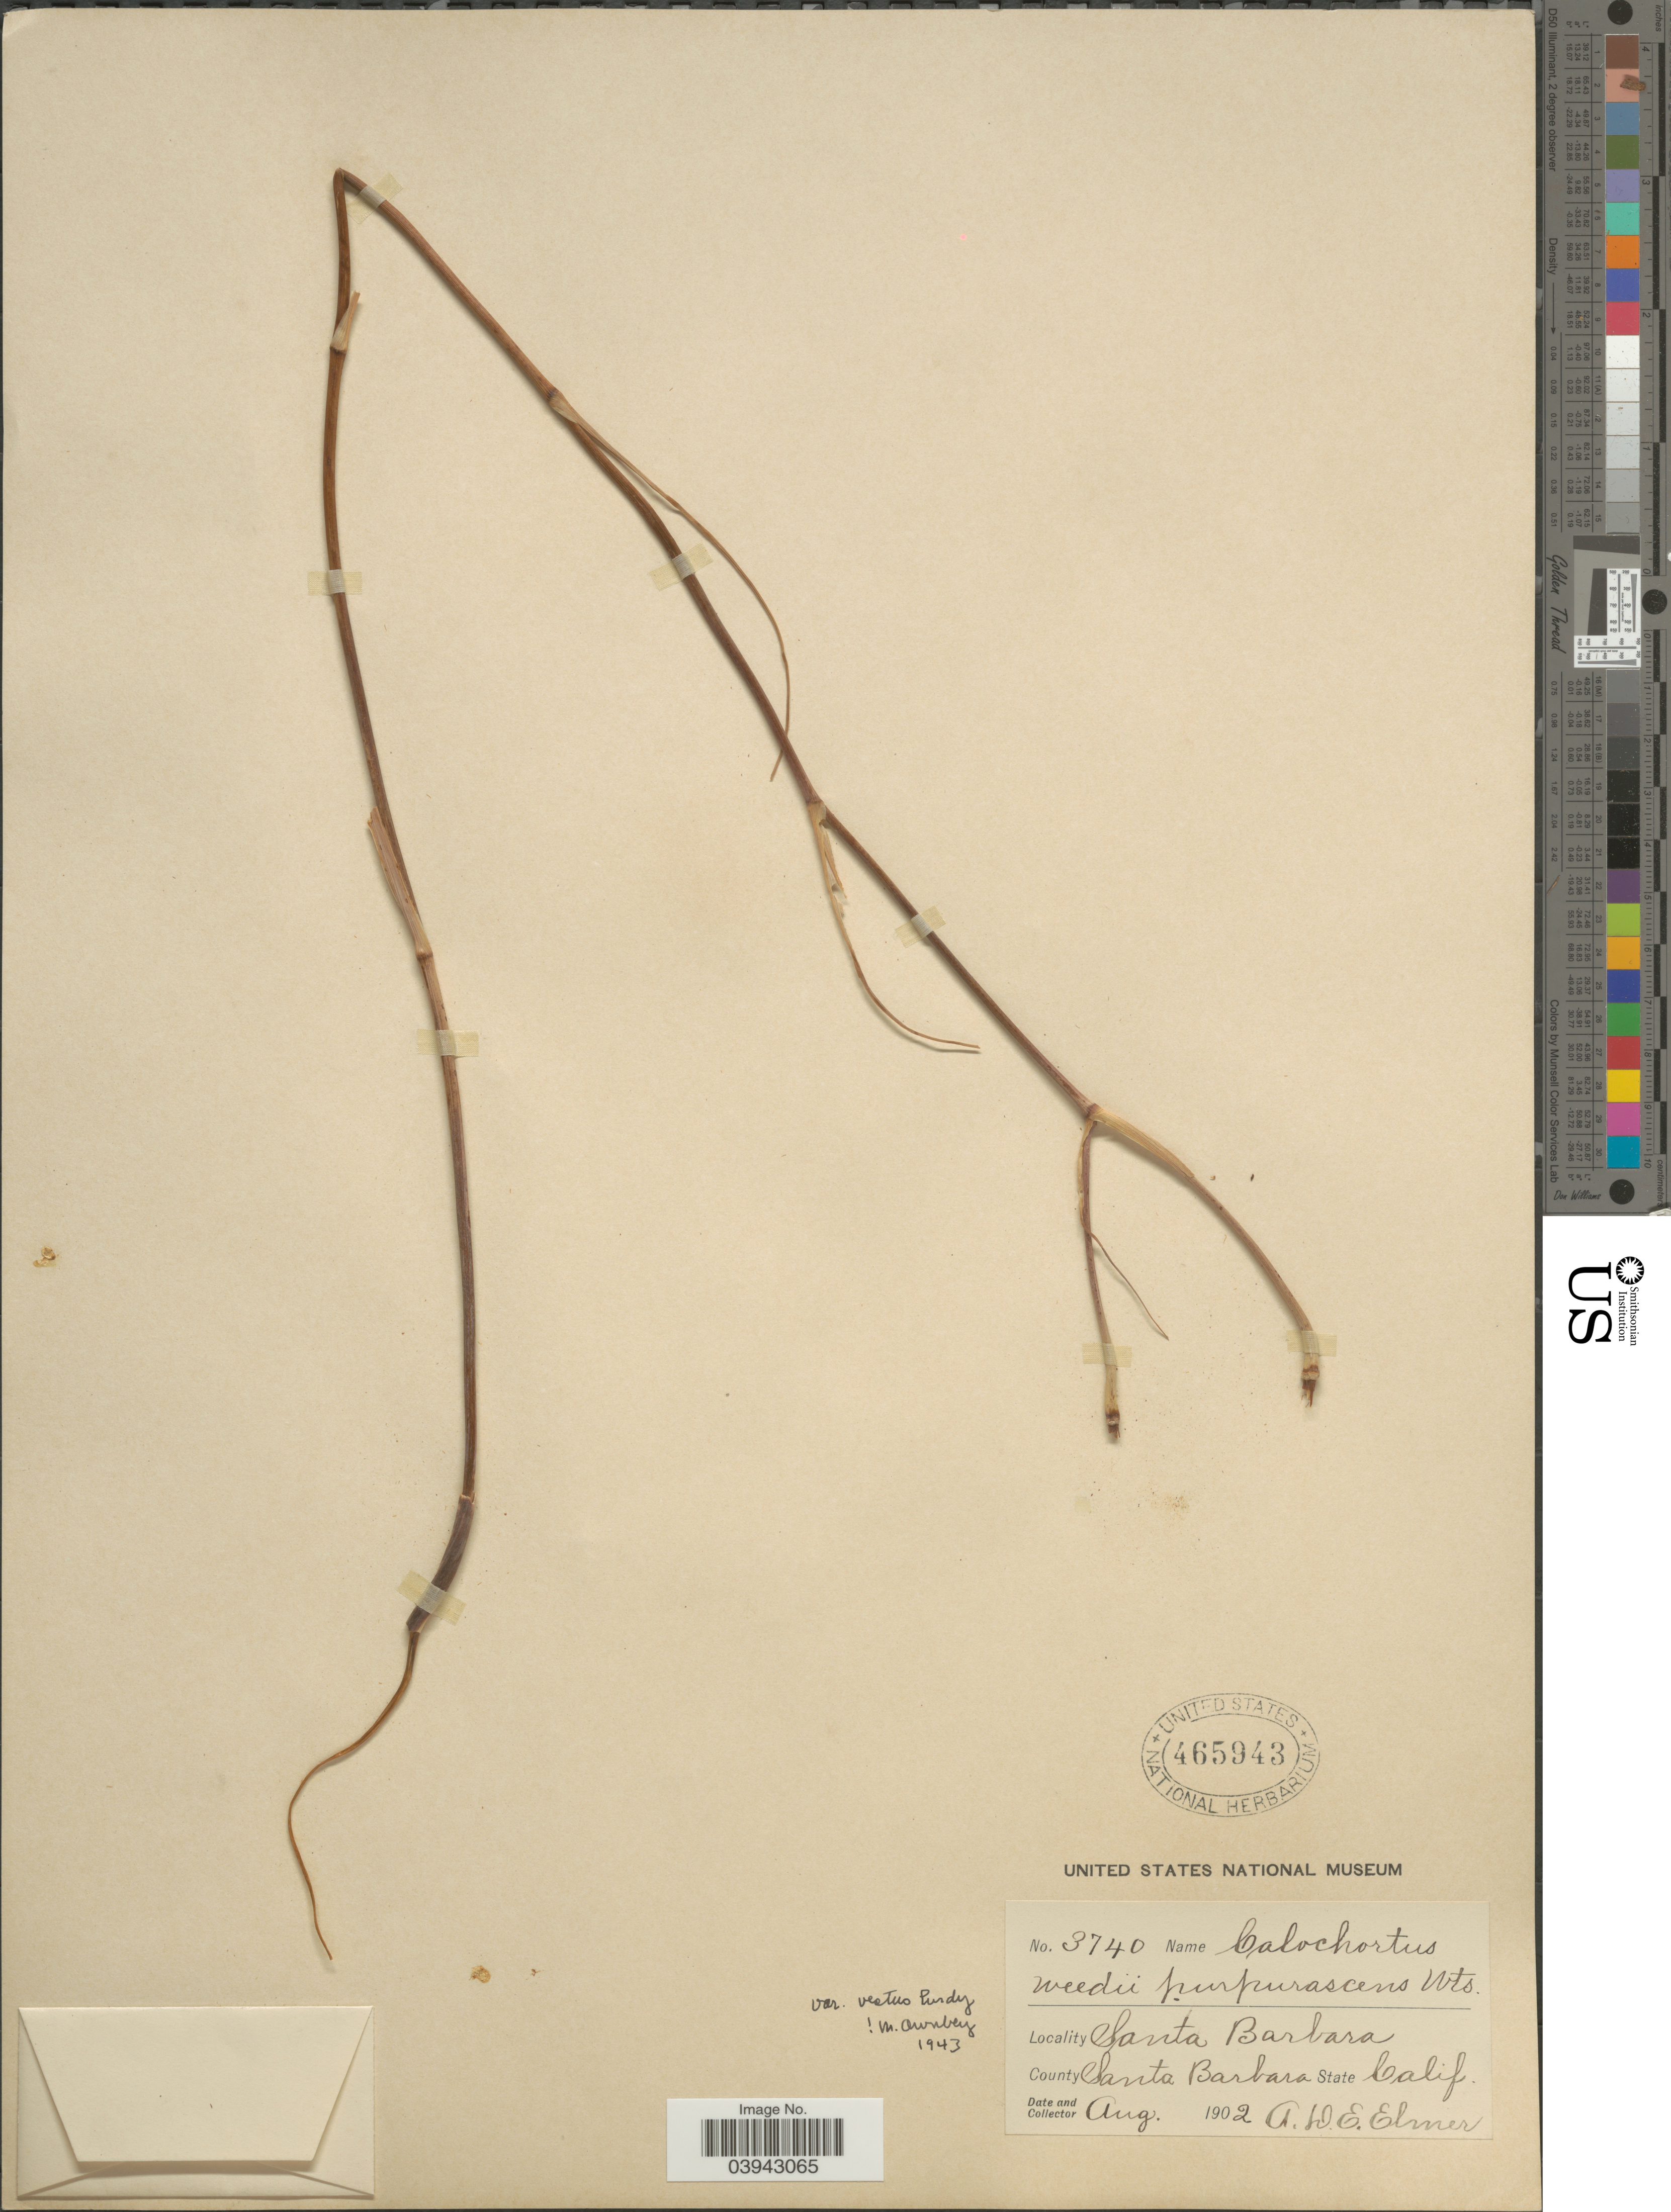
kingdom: Plantae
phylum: Tracheophyta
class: Liliopsida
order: Liliales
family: Liliaceae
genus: Calochortus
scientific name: Calochortus weedii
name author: Alph. Wood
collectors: A. D. E. Elmer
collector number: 3740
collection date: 1902-08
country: United States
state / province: California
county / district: Santa Barbara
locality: Santa Barbara. County Santa Barbara.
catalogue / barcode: US 465943